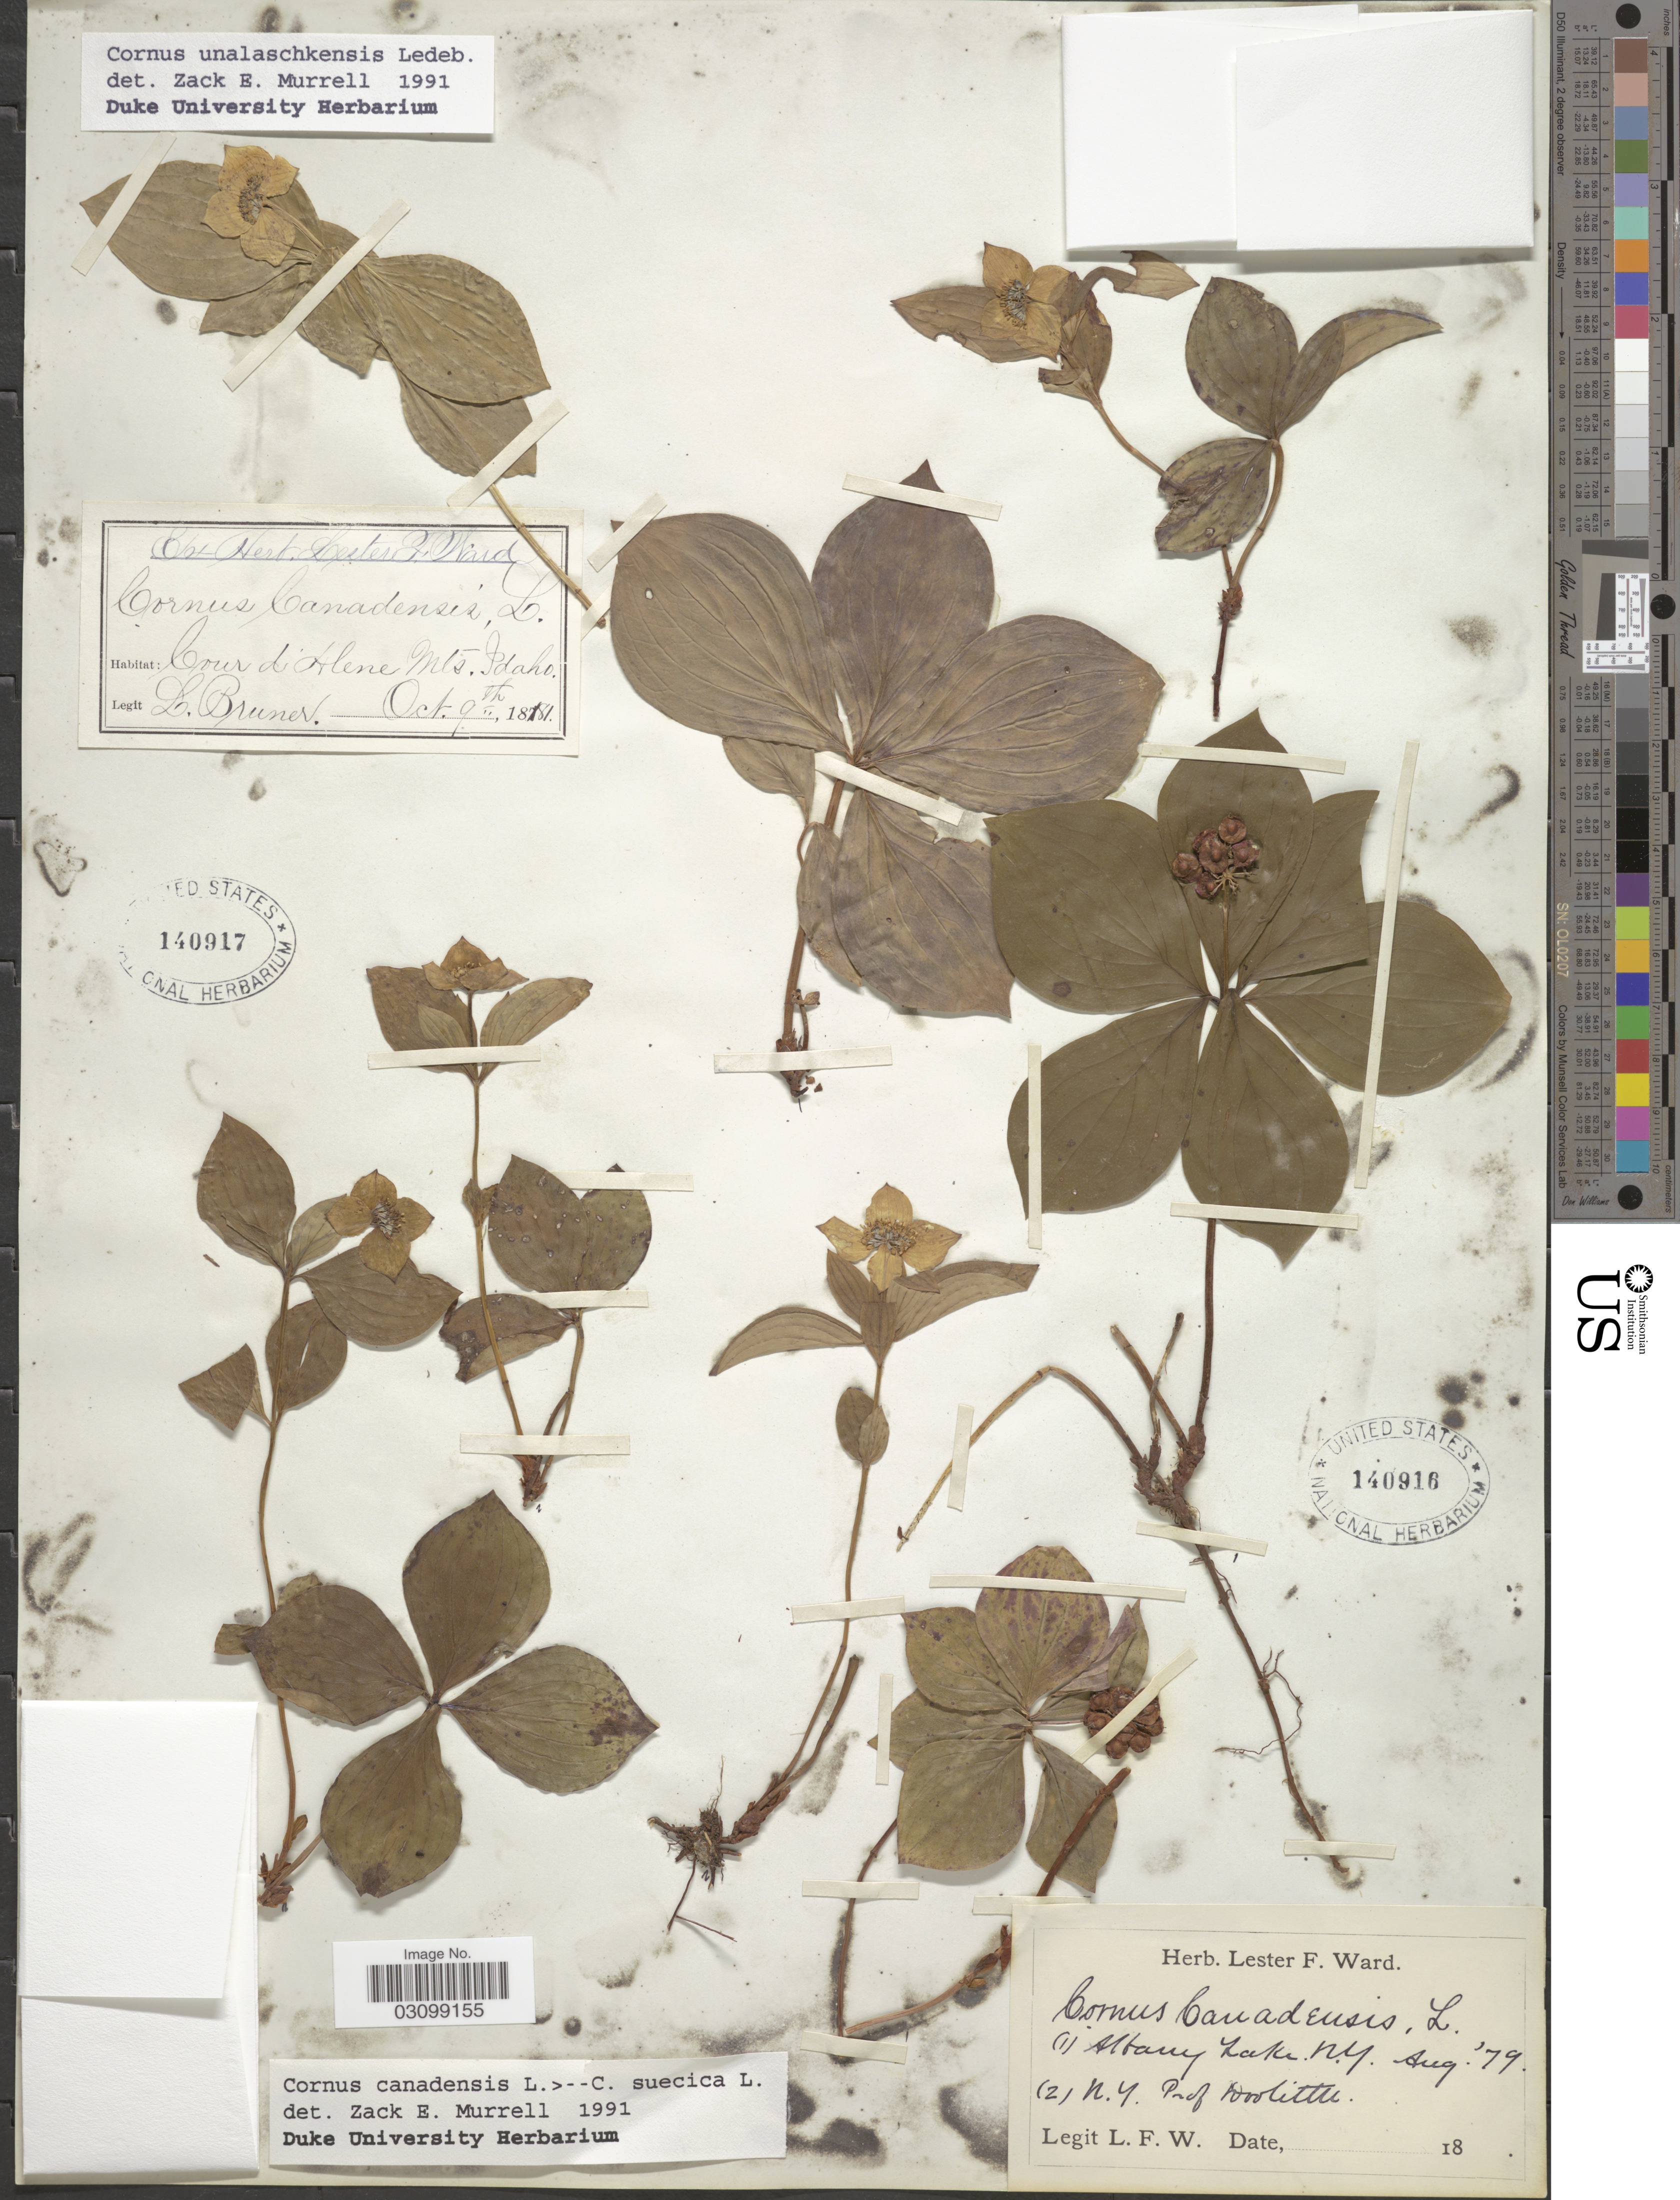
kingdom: Plantae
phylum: Tracheophyta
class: Magnoliopsida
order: Cornales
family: Cornaceae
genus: Cornus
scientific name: Cornus sp.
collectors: L. Bruner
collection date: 1881-10-09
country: United States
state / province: Idaho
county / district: Kootenai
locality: Coeur d'Alene Mts.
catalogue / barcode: US 140917-2